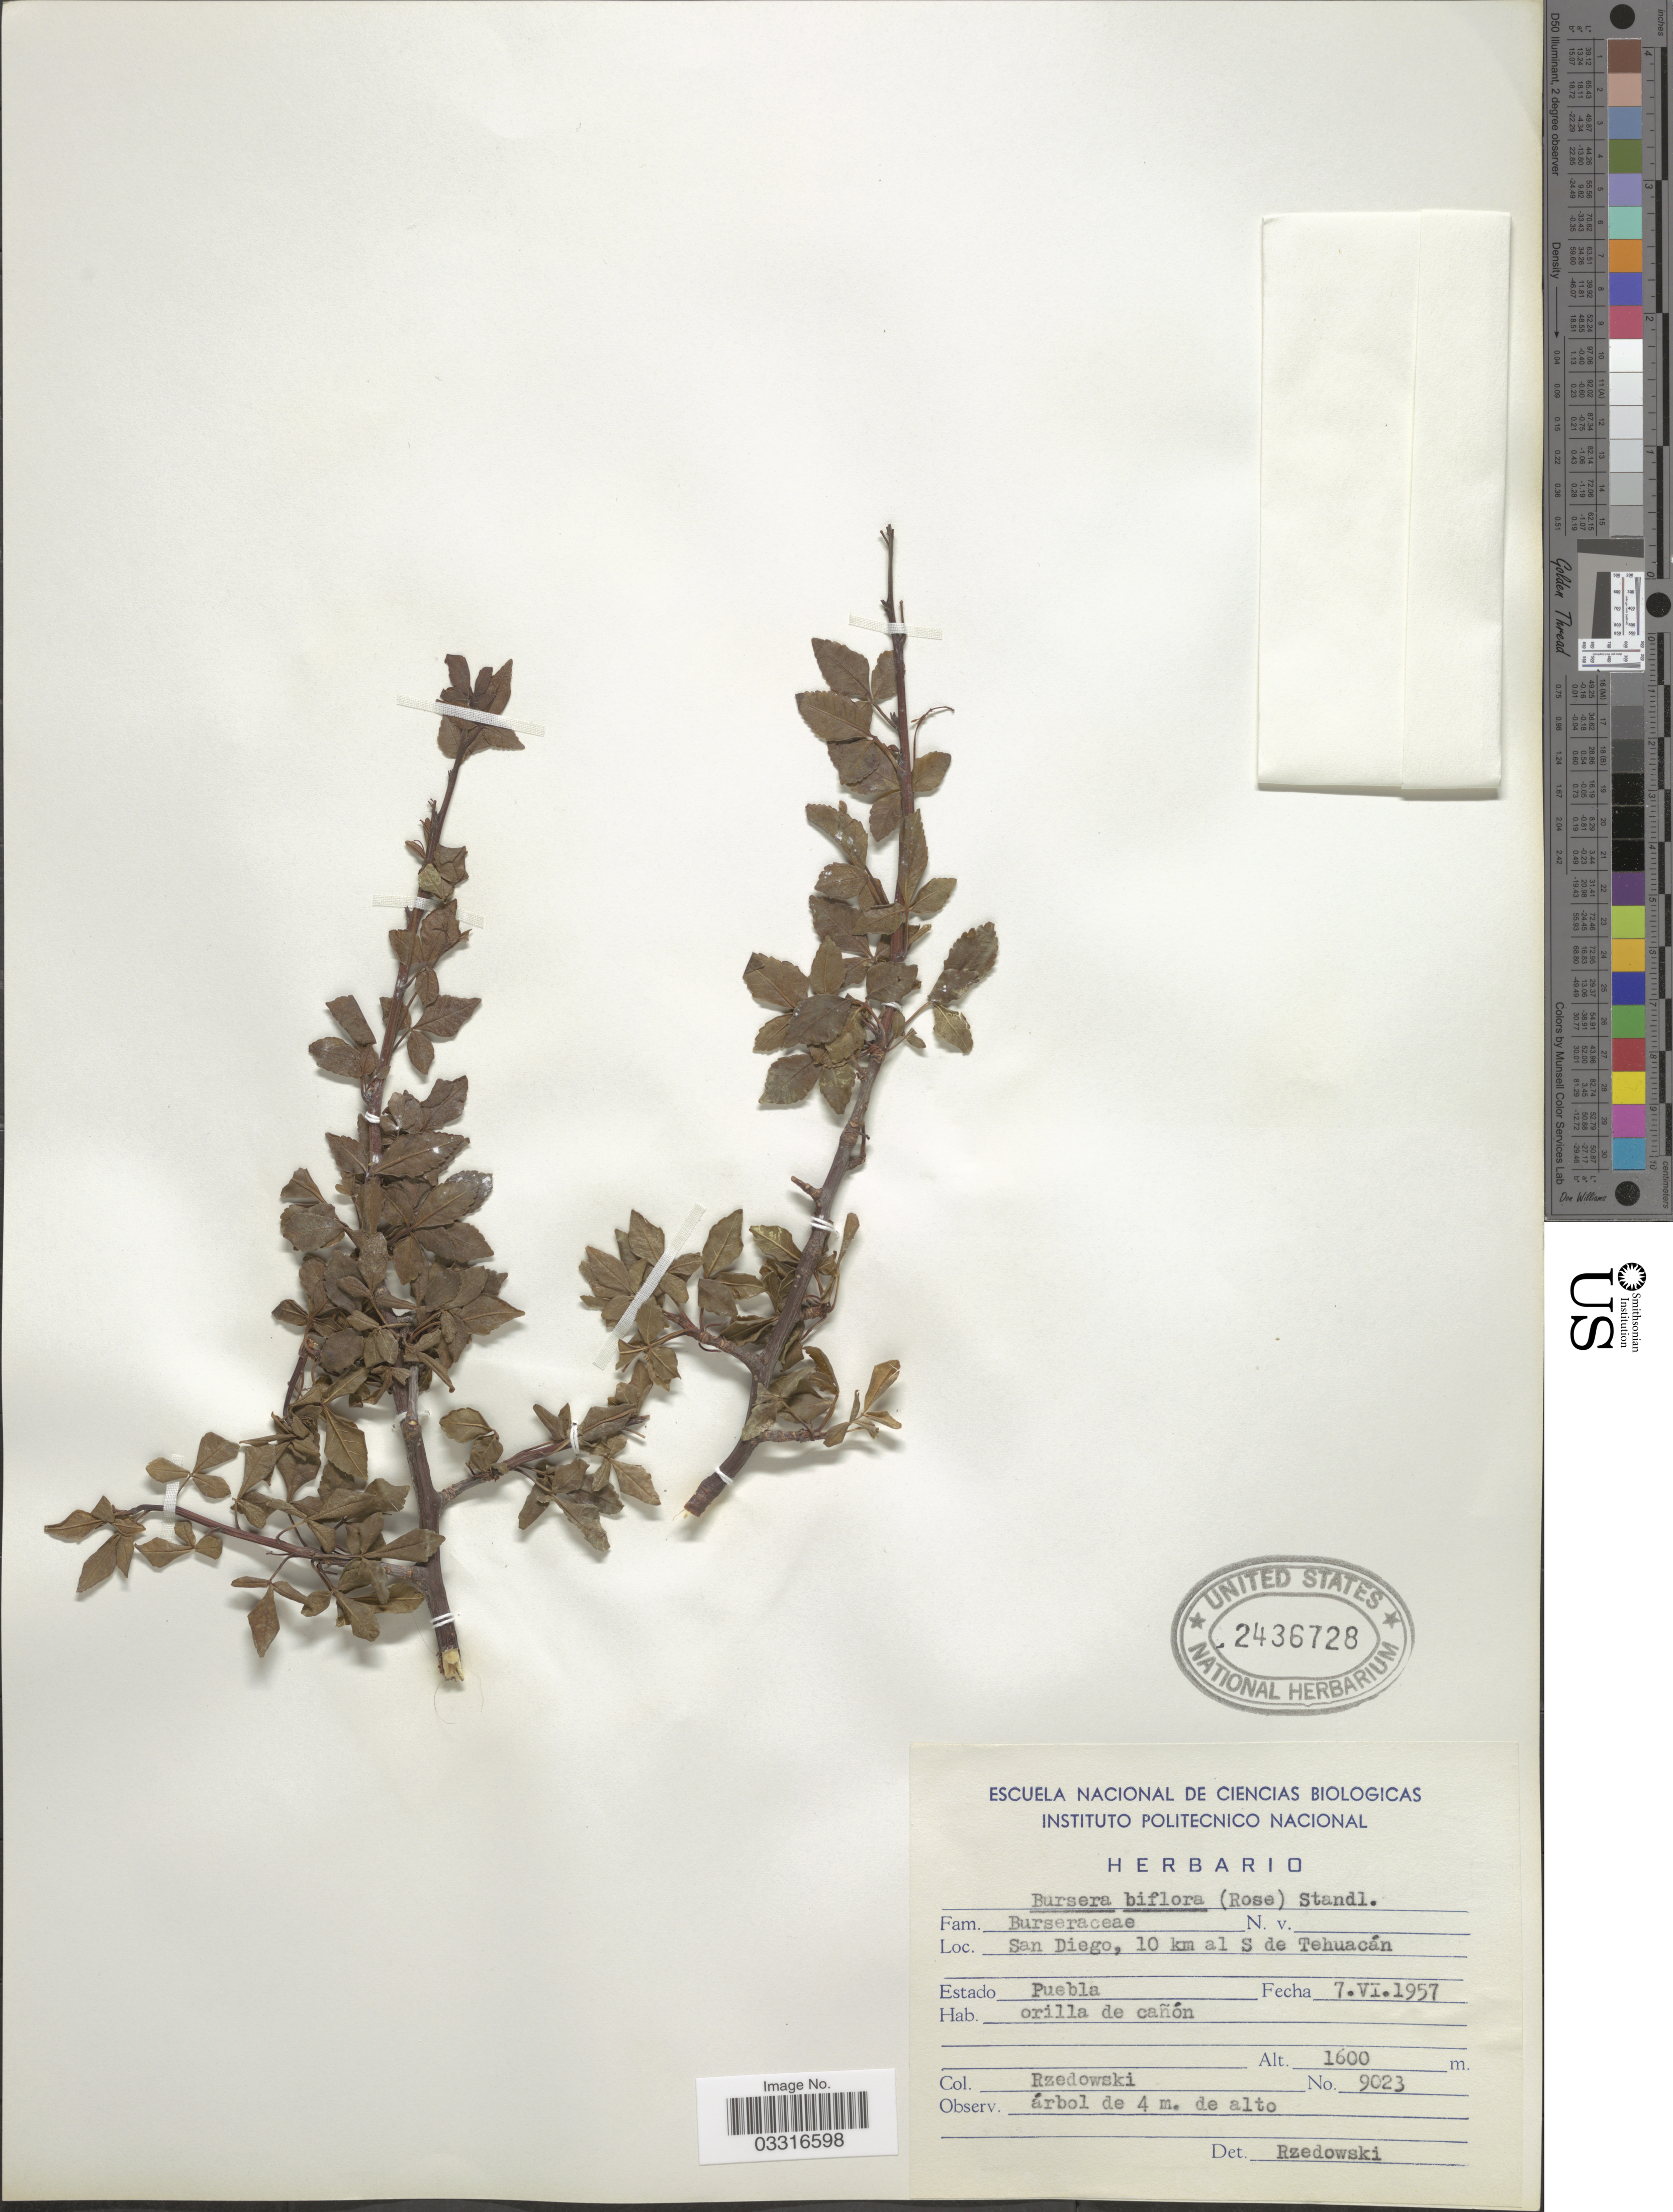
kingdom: Plantae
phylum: Tracheophyta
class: Magnoliopsida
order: Sapindales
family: Burseraceae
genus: Bursera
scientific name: Bursera biflora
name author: Standl.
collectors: Rzedowski, --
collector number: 9023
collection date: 1957-06-07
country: Mexico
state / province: Puebla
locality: San Diego, 10 km al S de Tehuacán.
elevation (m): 1600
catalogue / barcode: US 243728